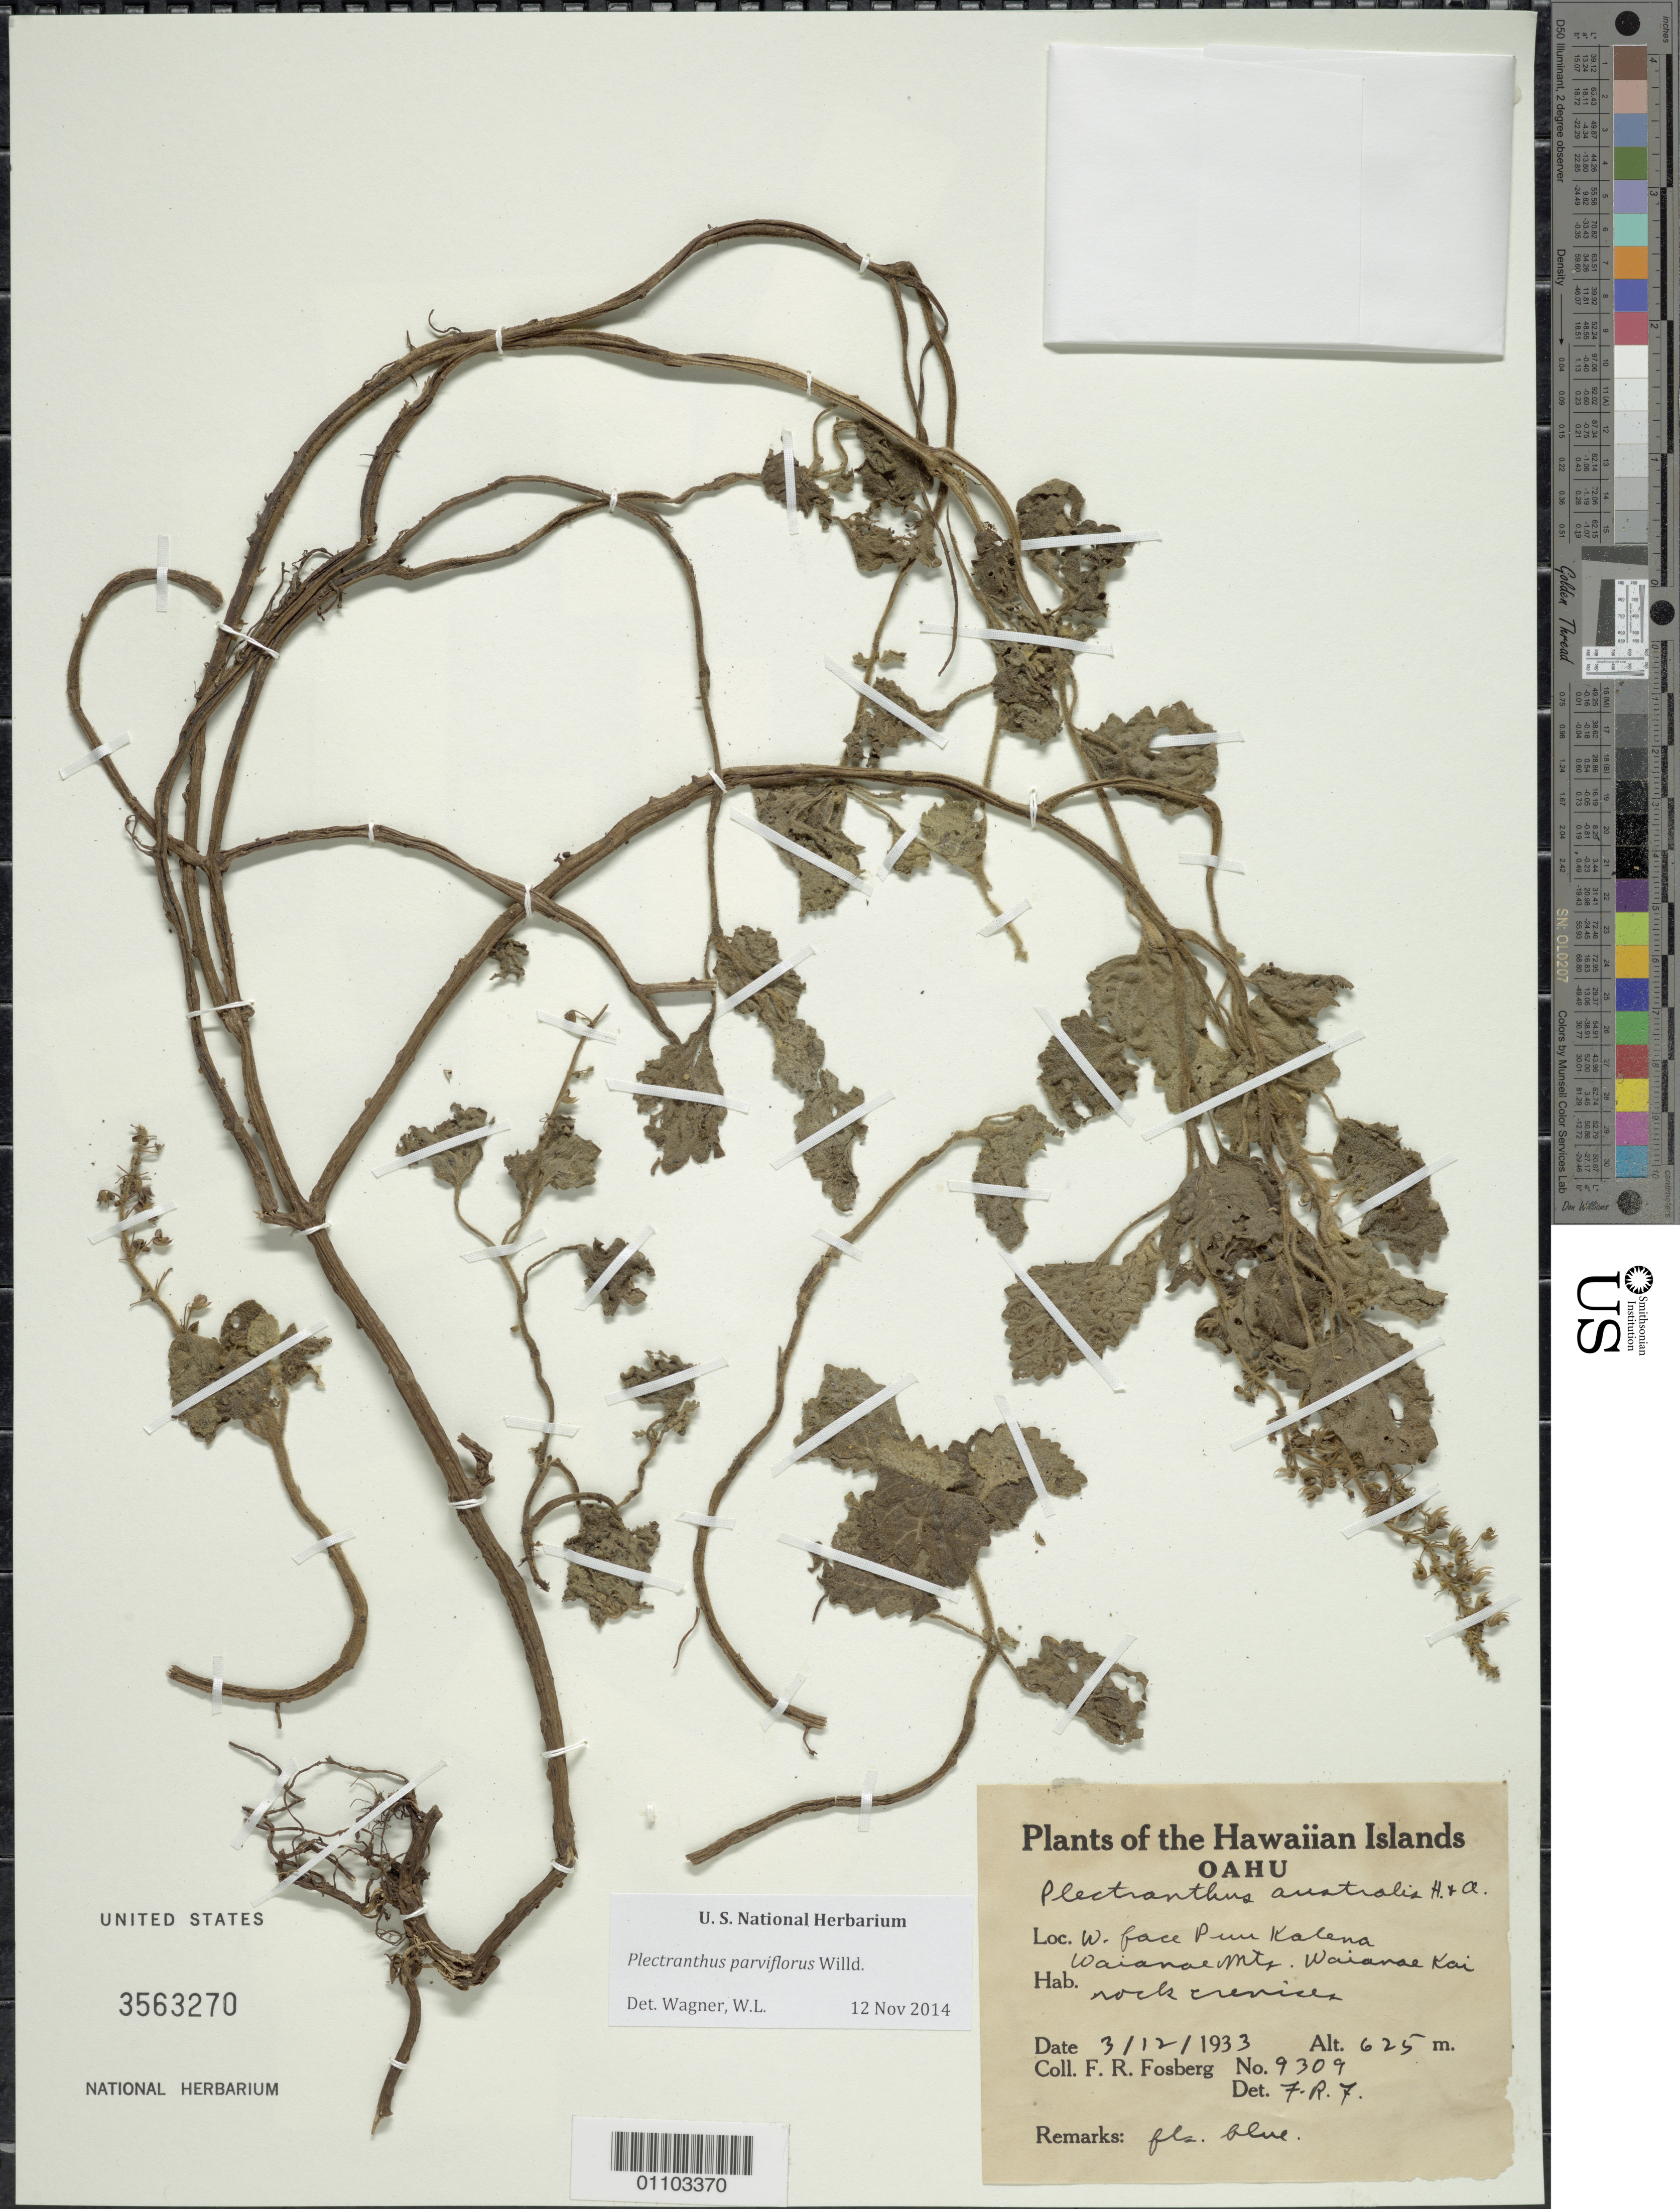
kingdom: Plantae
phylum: Tracheophyta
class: Magnoliopsida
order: Lamiales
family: Lamiaceae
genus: Coleus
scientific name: Coleus australis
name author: (Br.) A.J. Paton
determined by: Wagner, W. L., (BOT), Smithsonian Institution - National Museum of Natural History (UNITED STATES)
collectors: F. R. Fosberg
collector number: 9309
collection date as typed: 12 Mar 1933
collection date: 1933-03-12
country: United States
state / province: Hawaii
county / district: Honolulu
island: Oahu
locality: W side of Puu Kalena, Waianea Mountains, Waianae Koi, Oahu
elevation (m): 625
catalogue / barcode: US 3563270